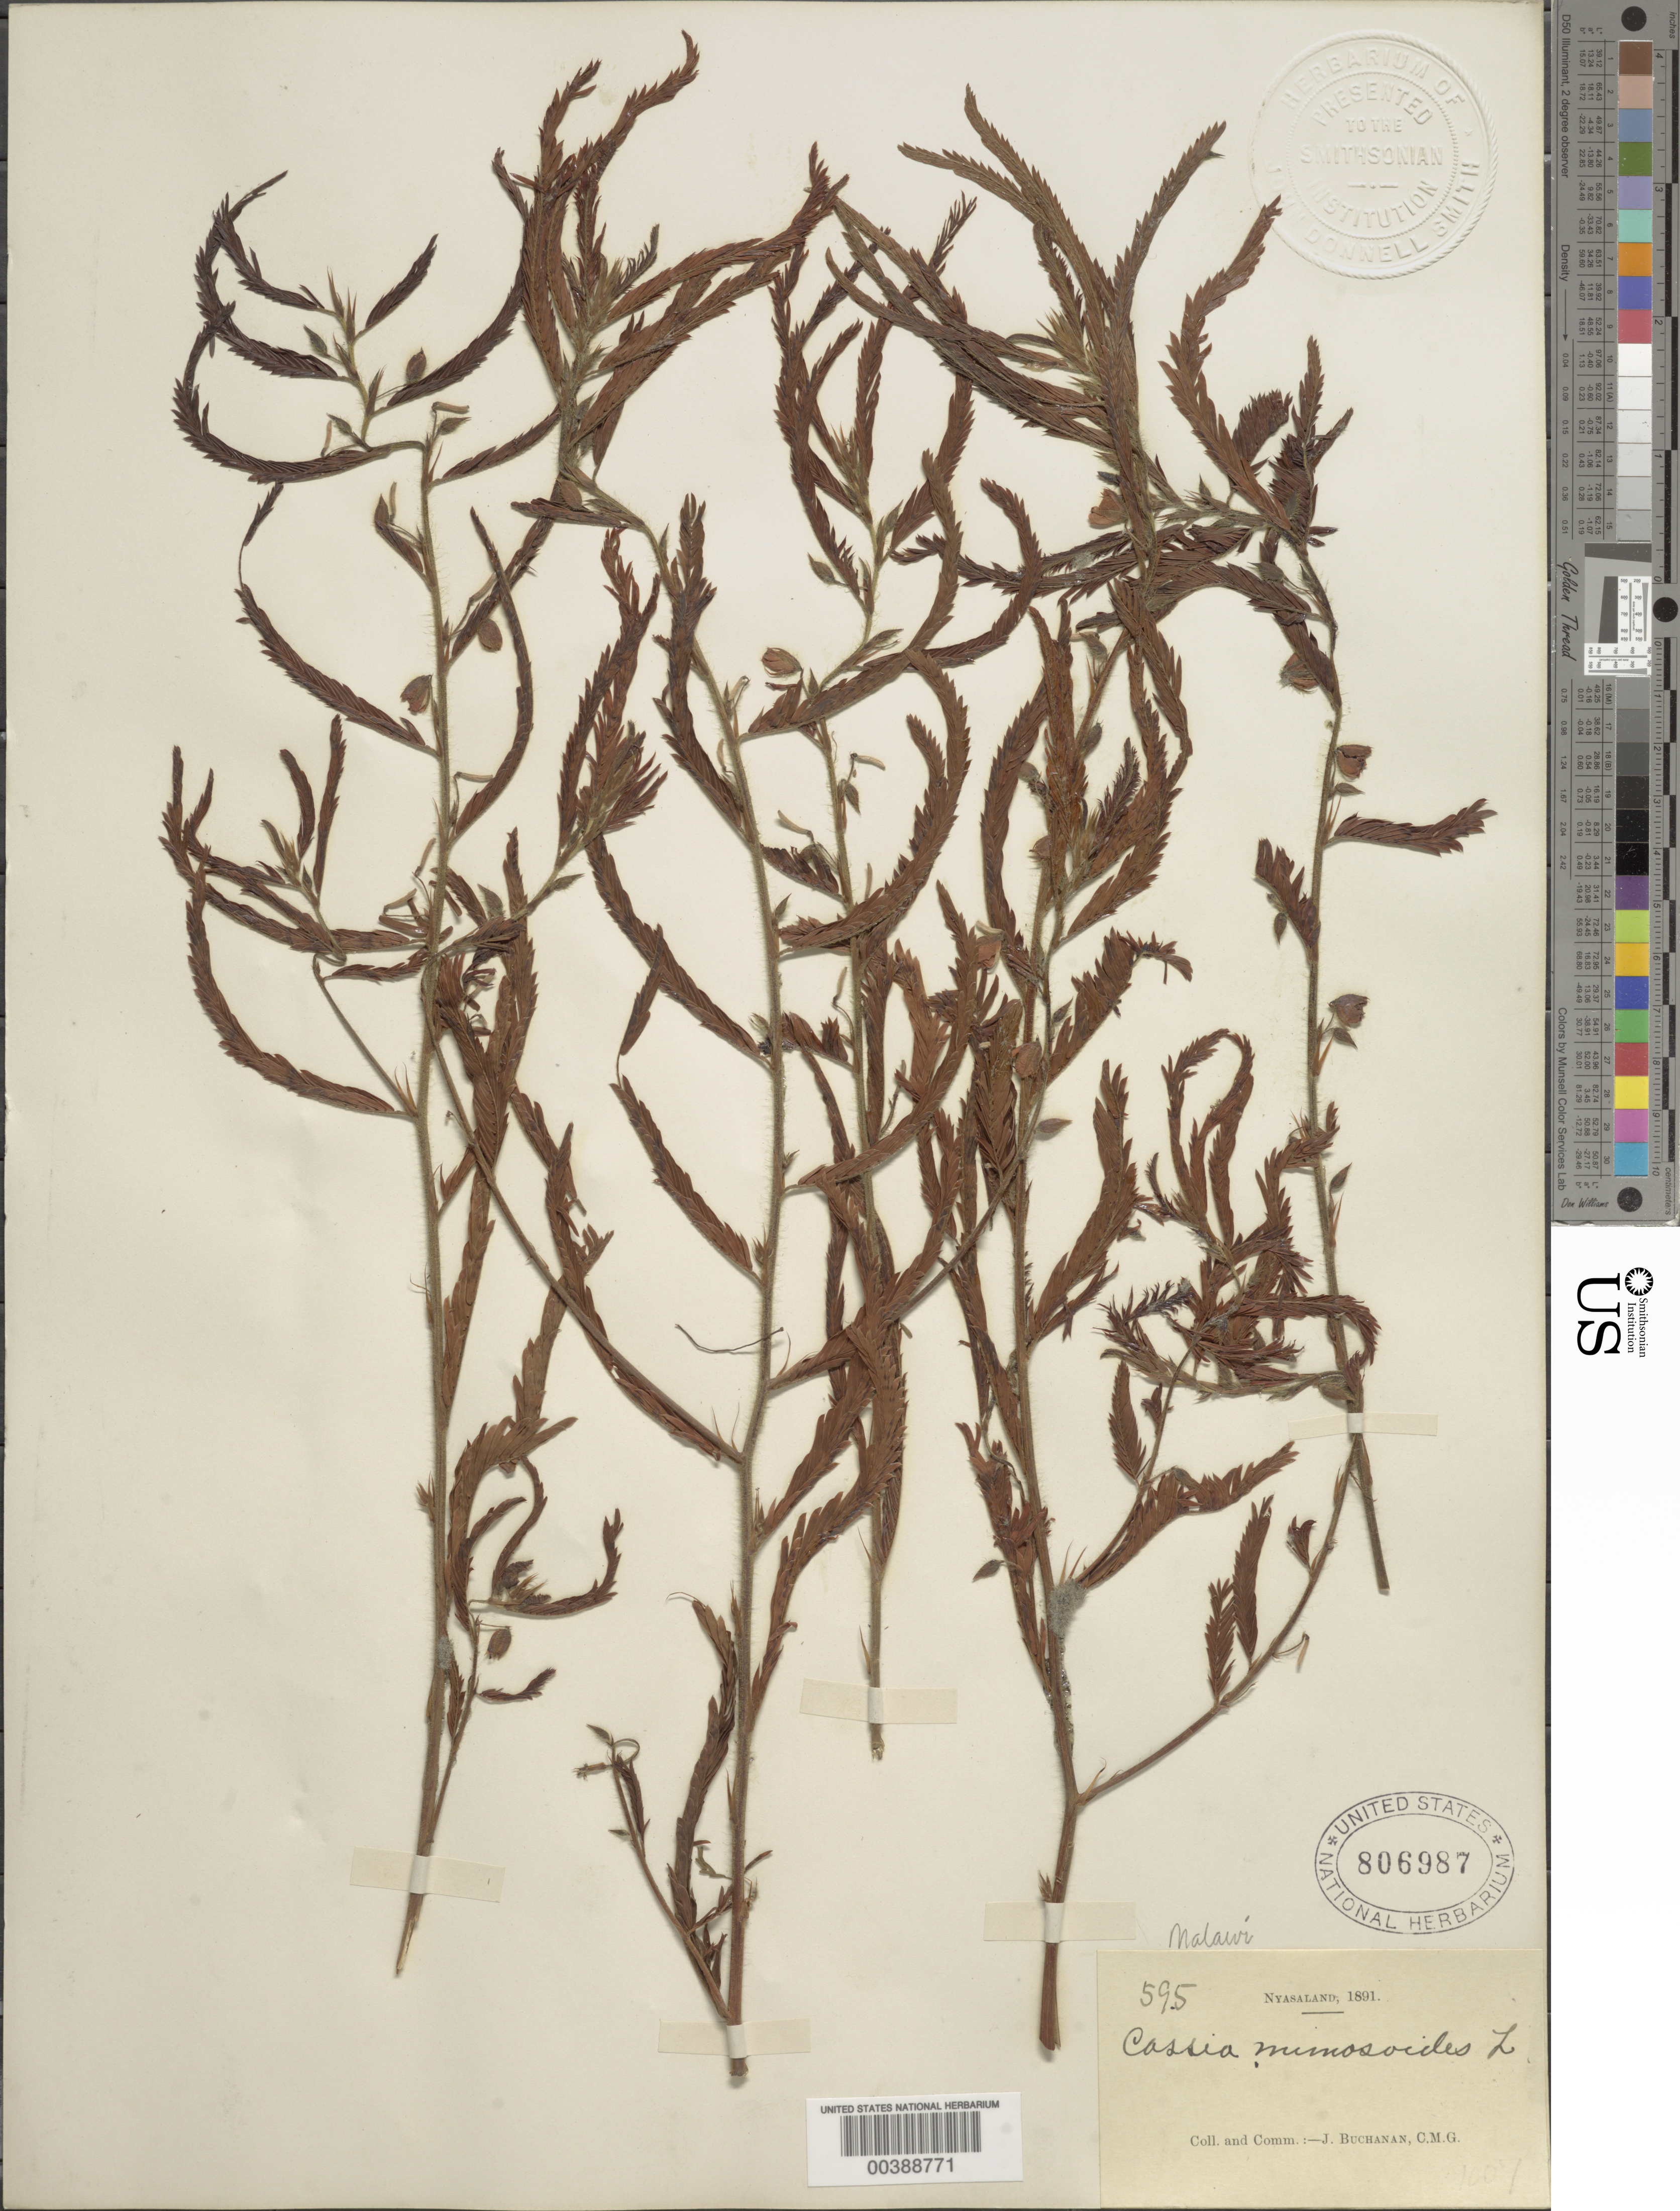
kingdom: Plantae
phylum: Tracheophyta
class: Magnoliopsida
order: Fabales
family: Fabaceae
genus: Chamaecrista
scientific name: Chamaecrista mimosoides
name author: (L.) Greene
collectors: J. Buchanan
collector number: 595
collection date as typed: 1891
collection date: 1891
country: Malawi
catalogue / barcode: US 806987